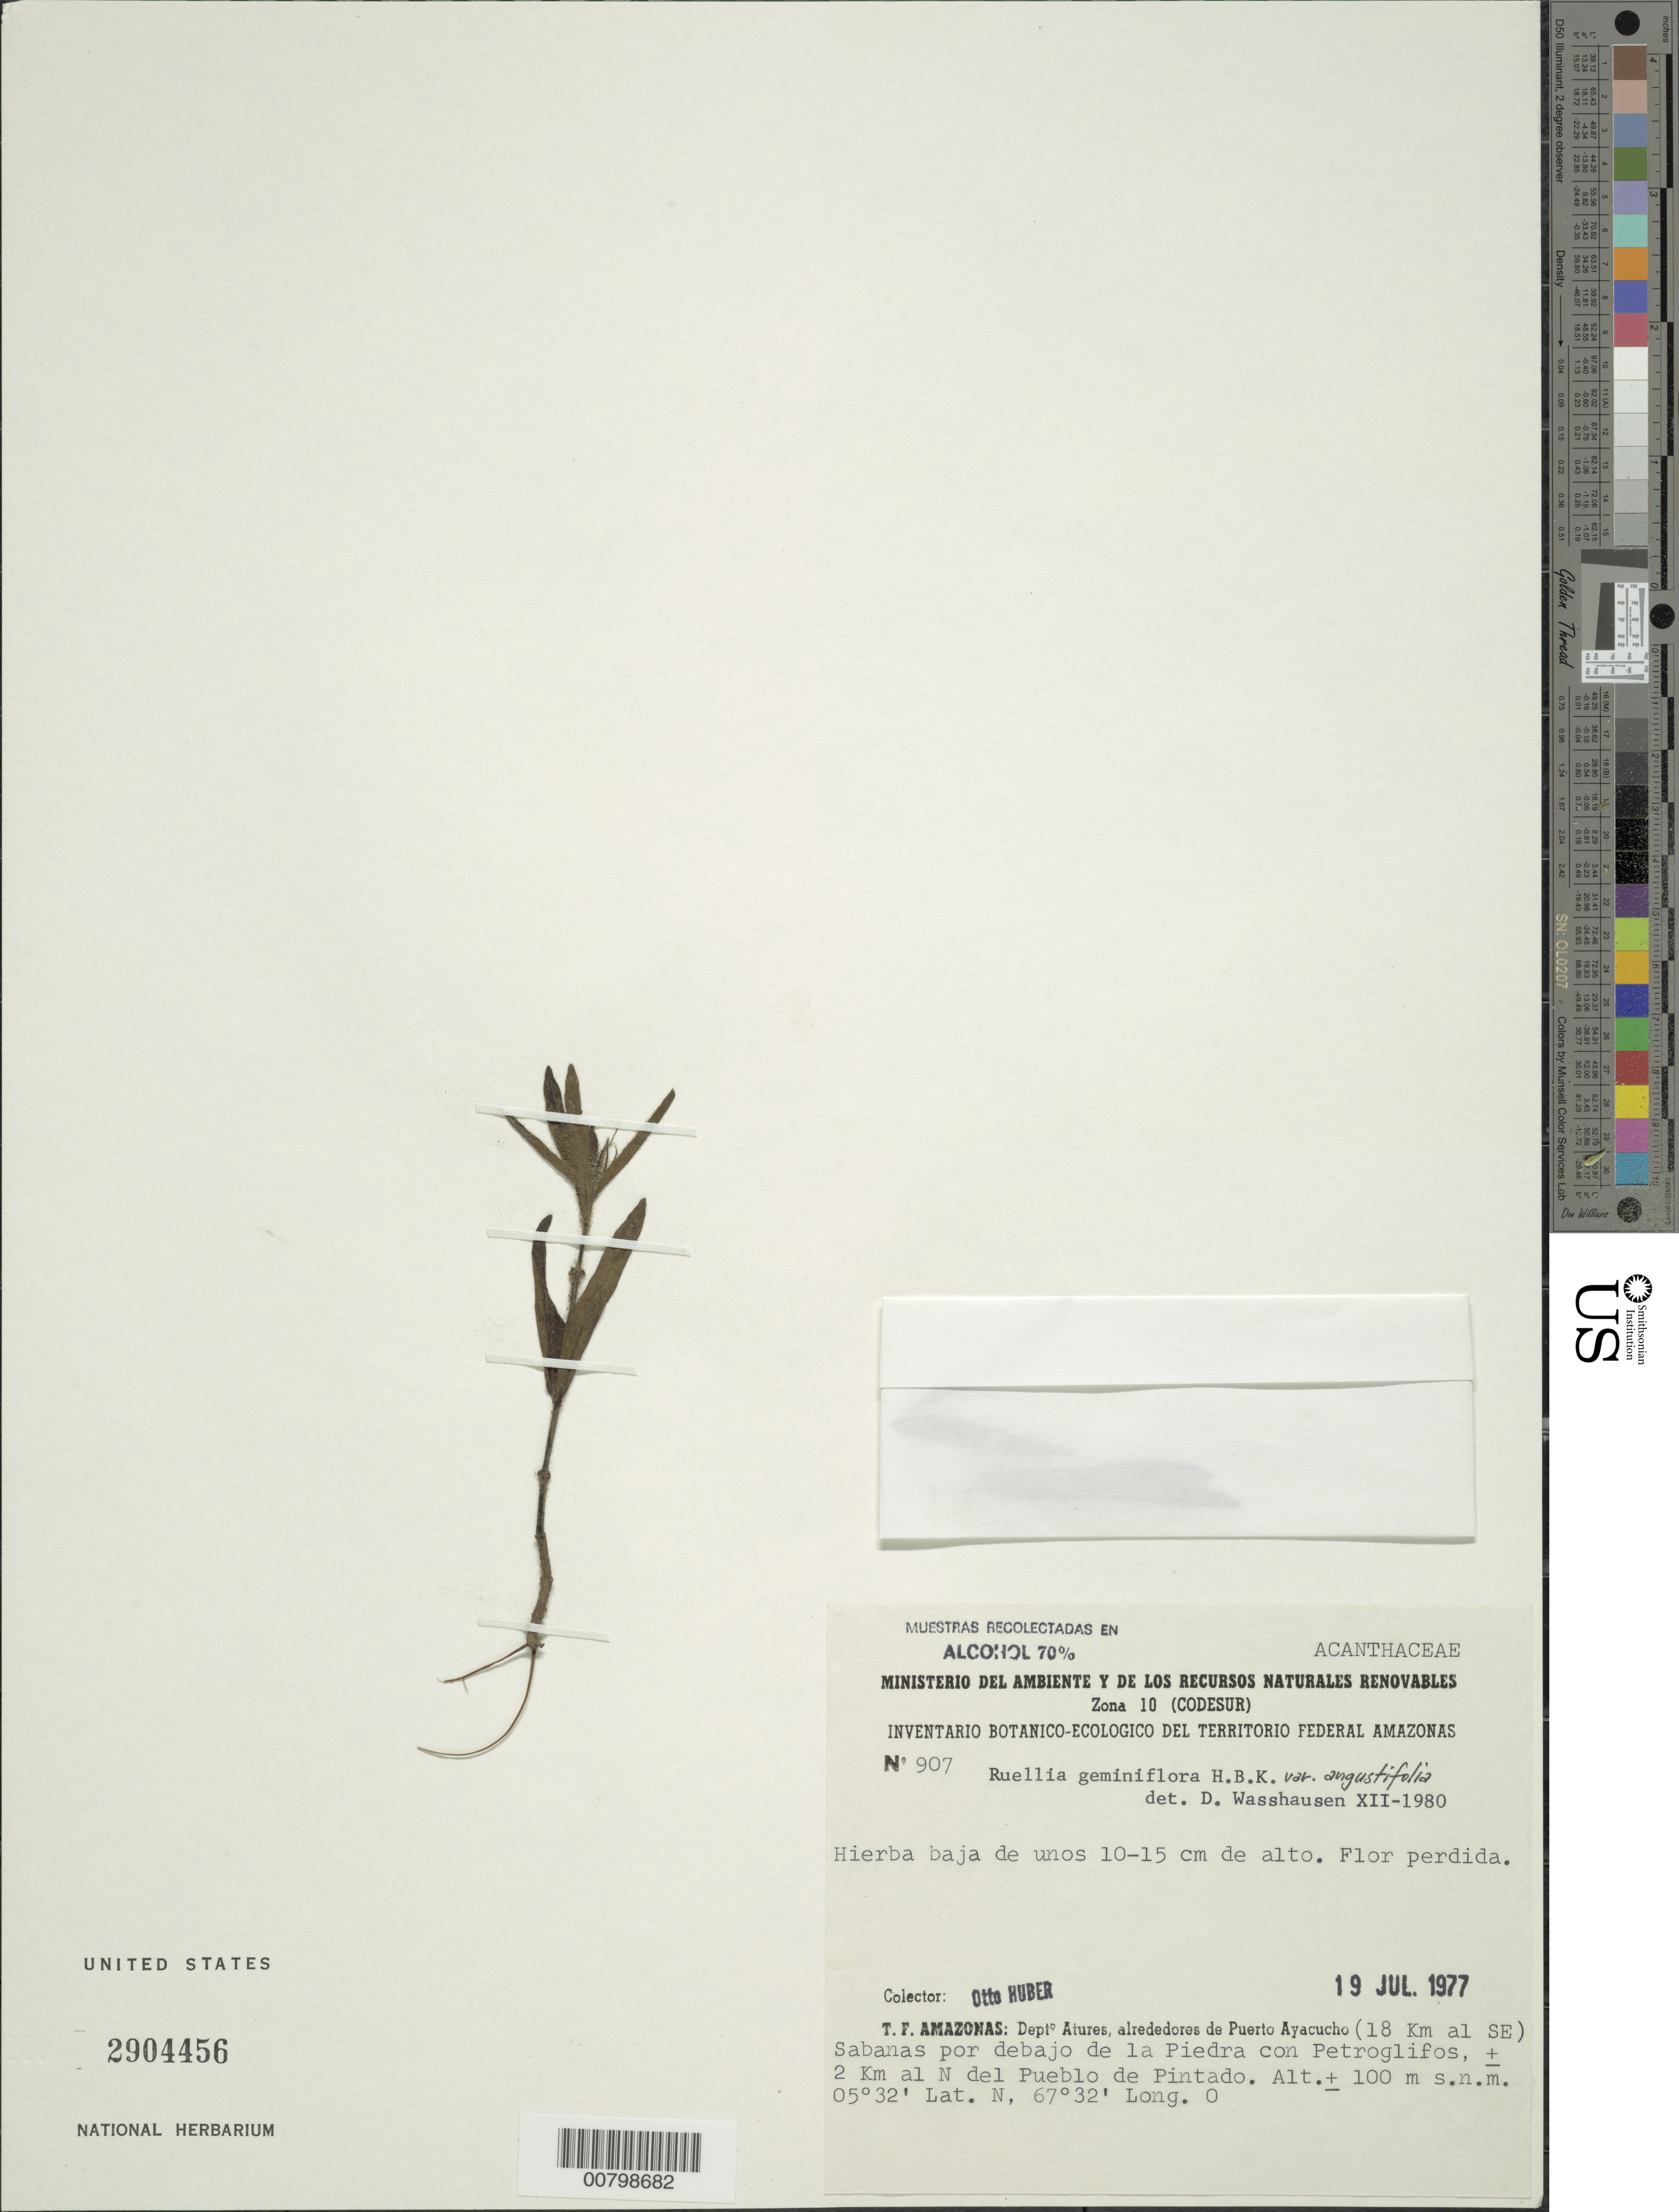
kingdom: Plantae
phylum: Tracheophyta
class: Magnoliopsida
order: Lamiales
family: Acanthaceae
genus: Ruellia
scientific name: Ruellia geminiflora var. angustifolia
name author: (Nees) Griseb.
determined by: Wasshausen, Dieter C., (BOT), Smithsonian Institution - National Museum of Natural History (UNITED STATES)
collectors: O. Huber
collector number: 907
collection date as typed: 19-Jul-77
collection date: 1977-07-19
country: Venezuela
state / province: Amazonas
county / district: Atures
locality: Puerto Ayacucho, piedra con Petroglifos, ± 2 m al N del Pueblo de Pintado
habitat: Sabanas por debajo de la piedra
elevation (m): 100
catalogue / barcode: US 2904456